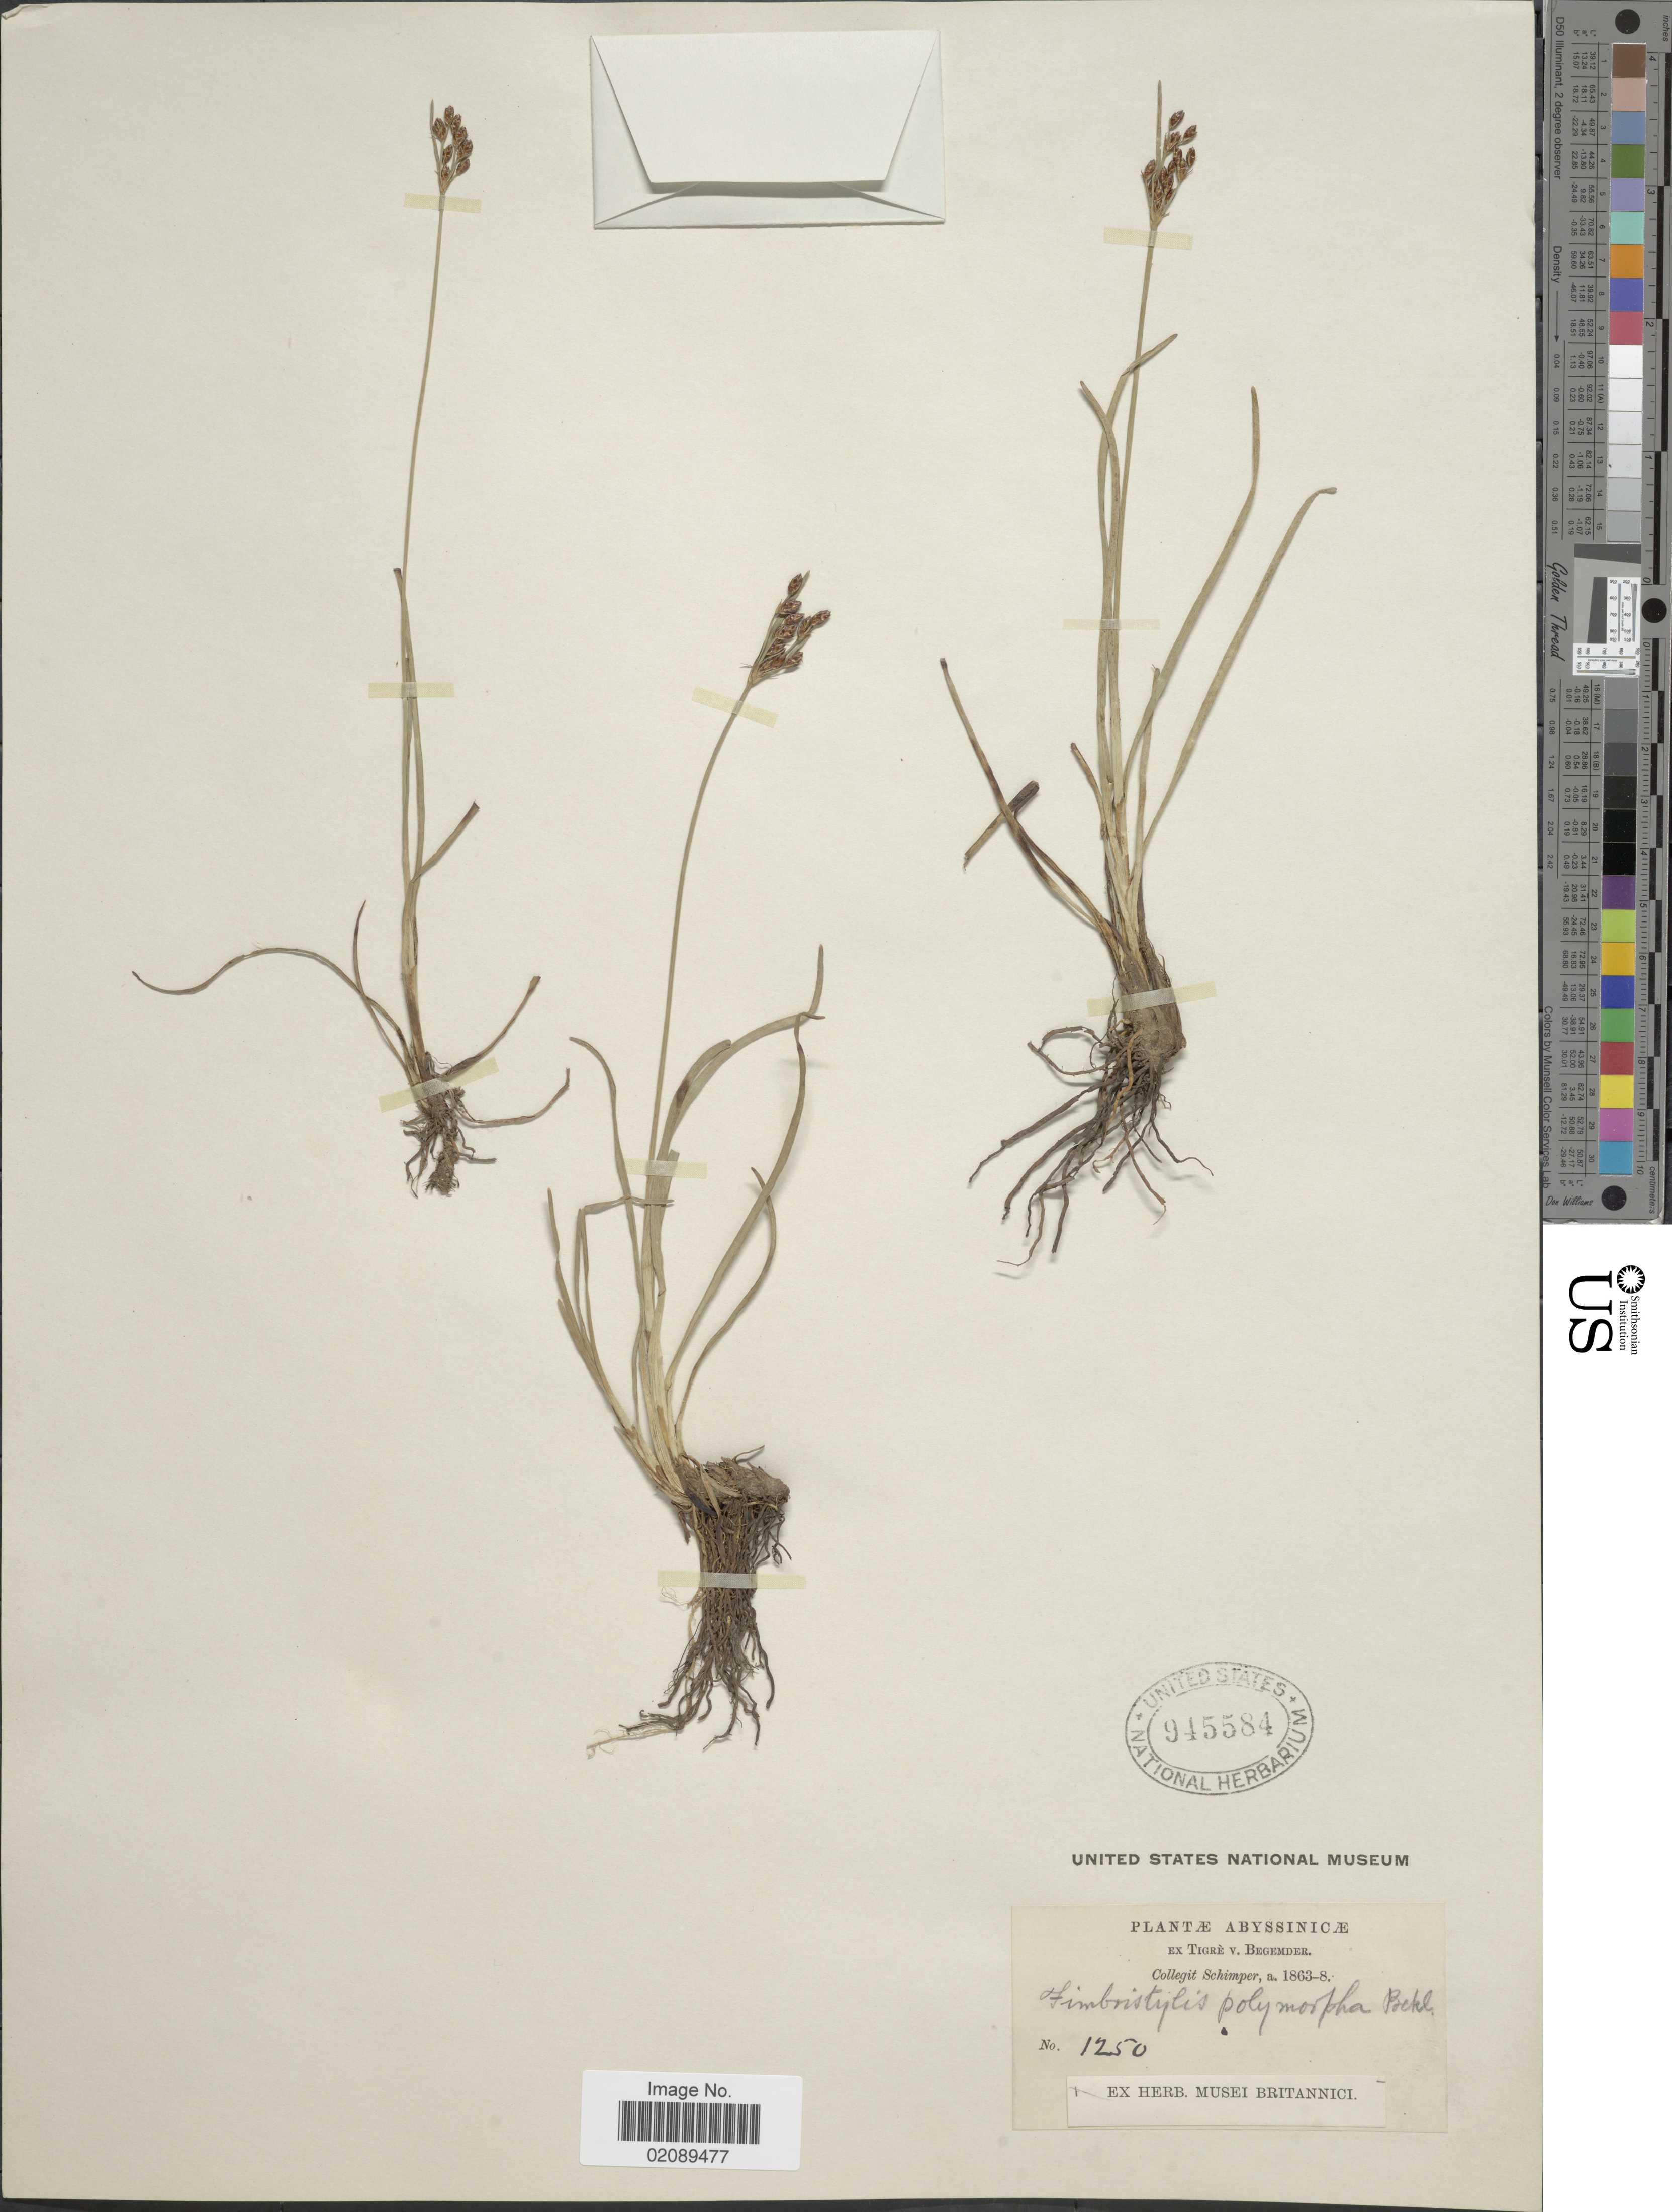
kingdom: Plantae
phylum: Tracheophyta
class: Liliopsida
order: Poales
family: Cyperaceae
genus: Fimbristylis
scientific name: Fimbristylis dichotoma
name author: (L.) Vahl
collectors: -. Schimper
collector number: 1250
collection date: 1863/1868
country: Eritrea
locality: Abyssinicae, ex Tigre v. Begemder [unsure placement]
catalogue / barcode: US 945584